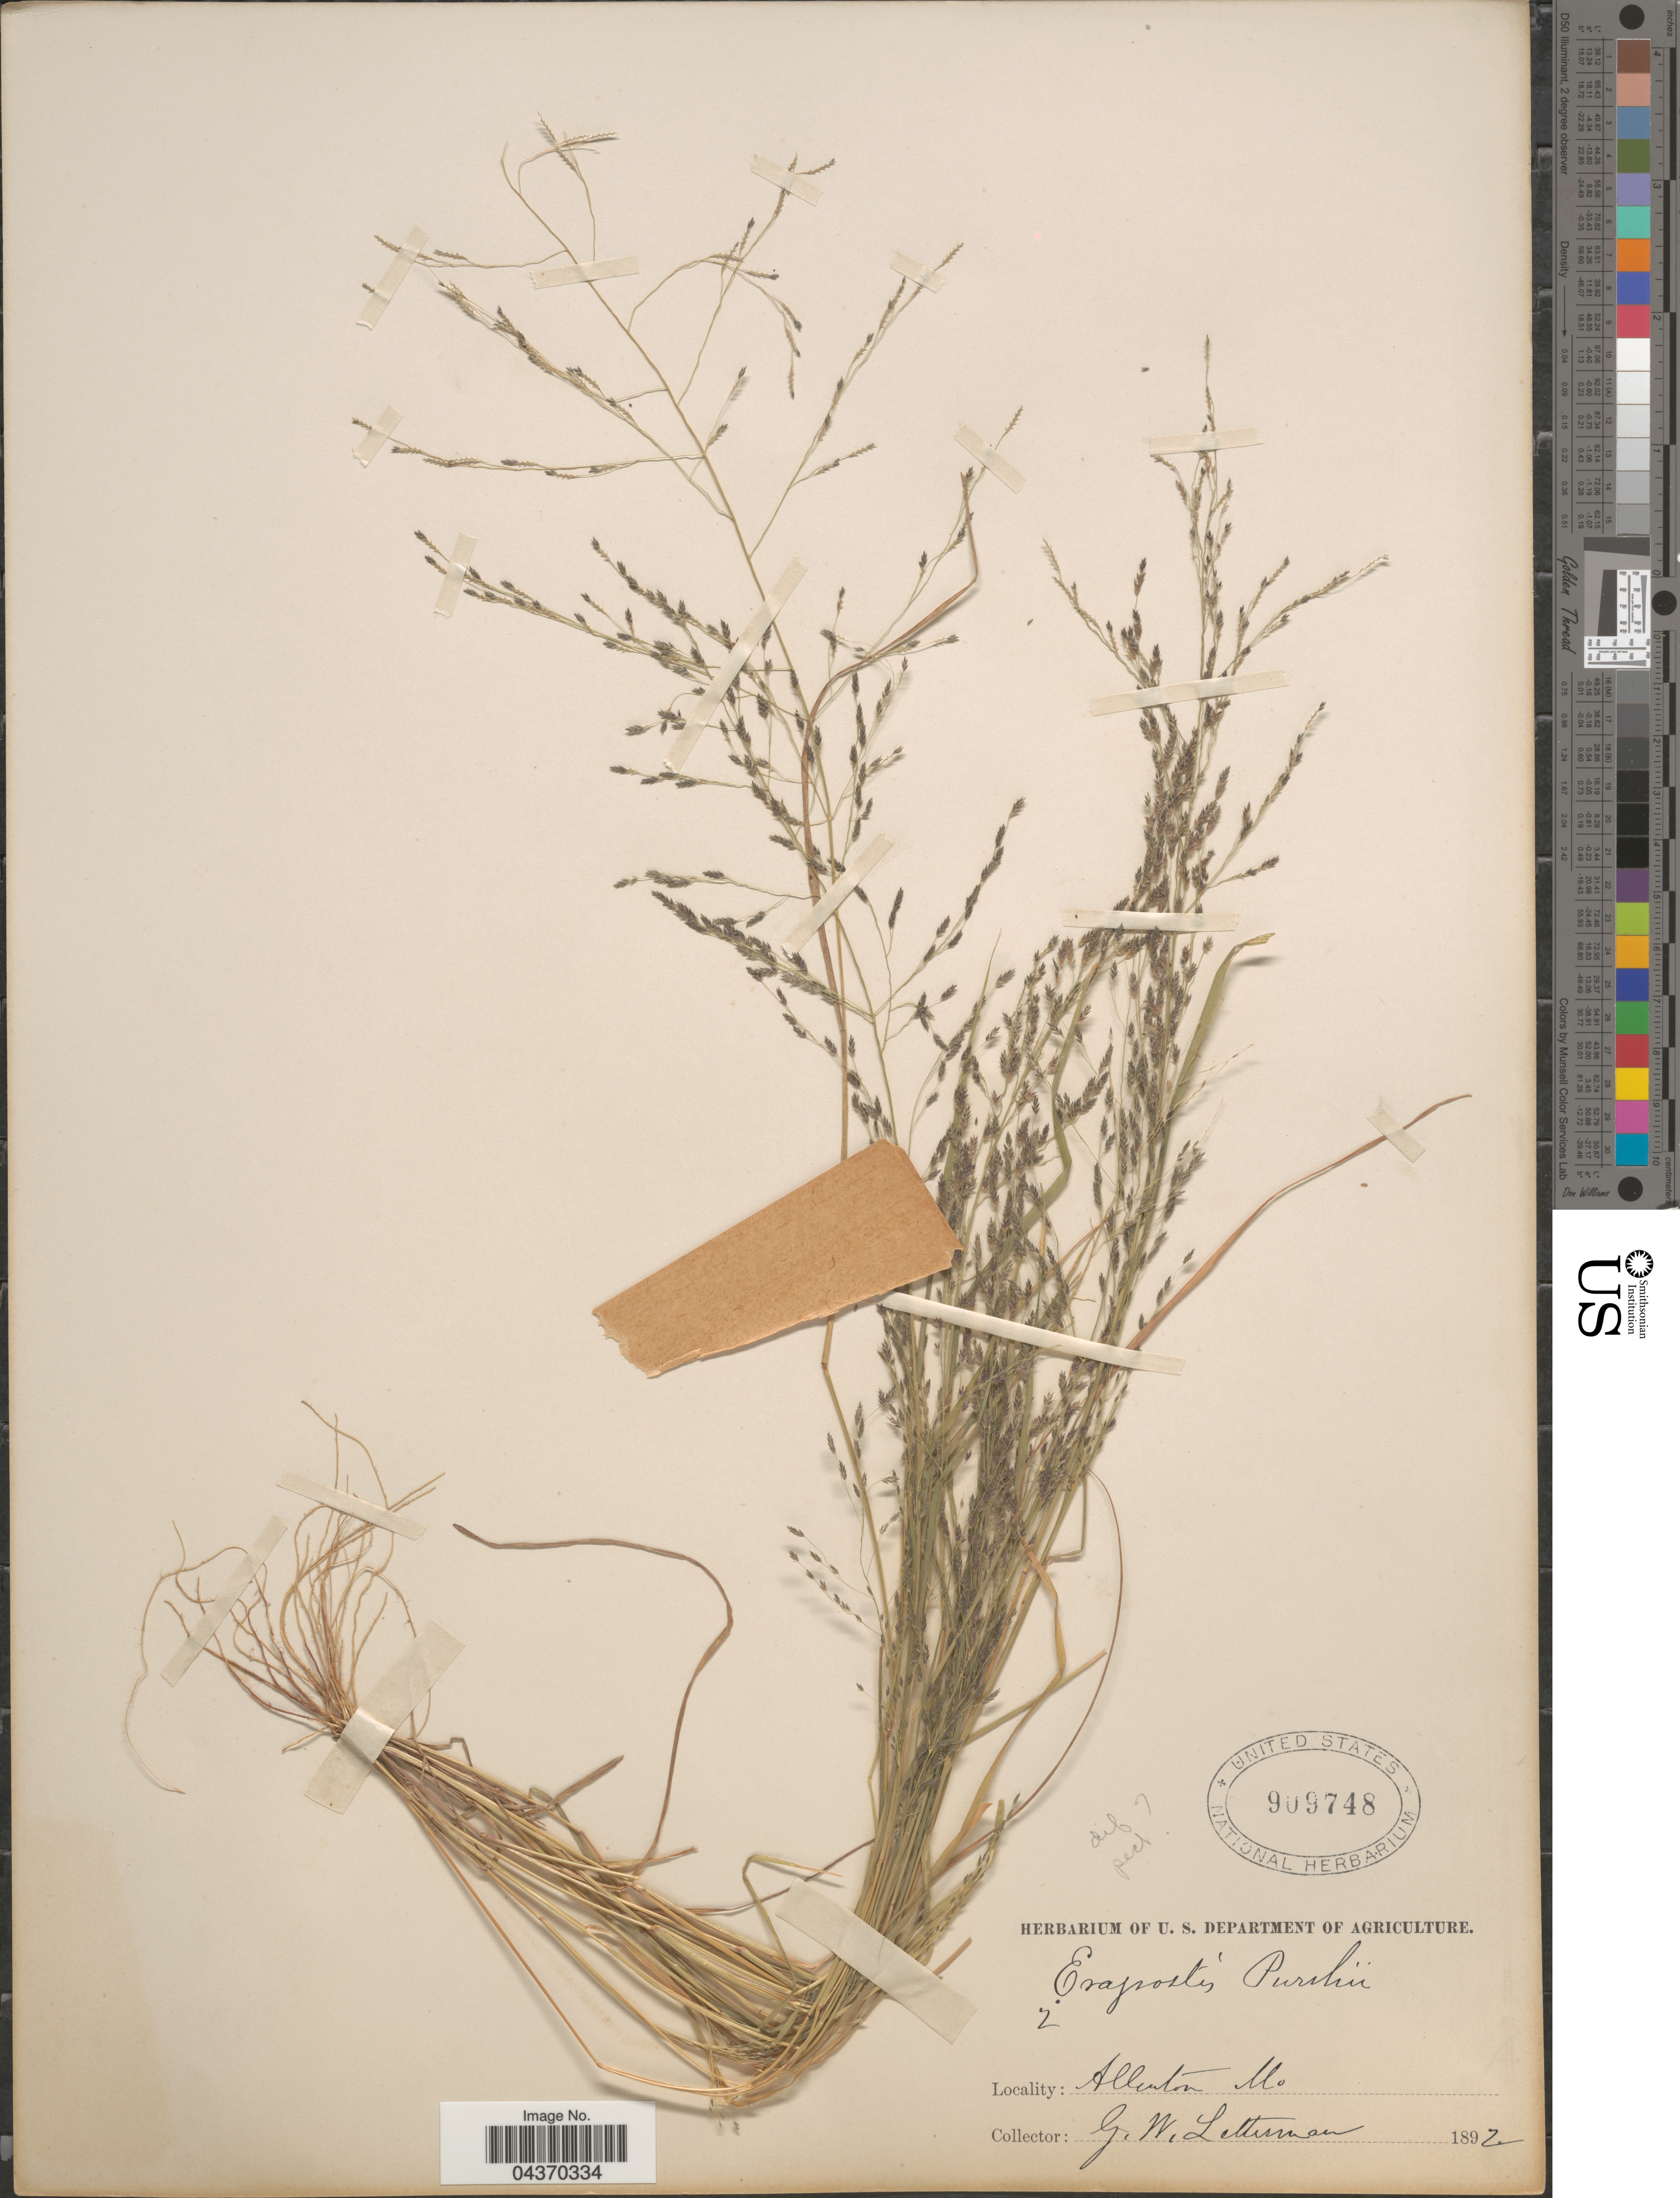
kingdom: Plantae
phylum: Tracheophyta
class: Liliopsida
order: Poales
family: Poaceae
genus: Eragrostis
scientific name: Eragrostis pectinacea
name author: (Michx.) Nees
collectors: G. W. Letterman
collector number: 2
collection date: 1892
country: United States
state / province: Missouri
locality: Allenton.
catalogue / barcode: US 909748